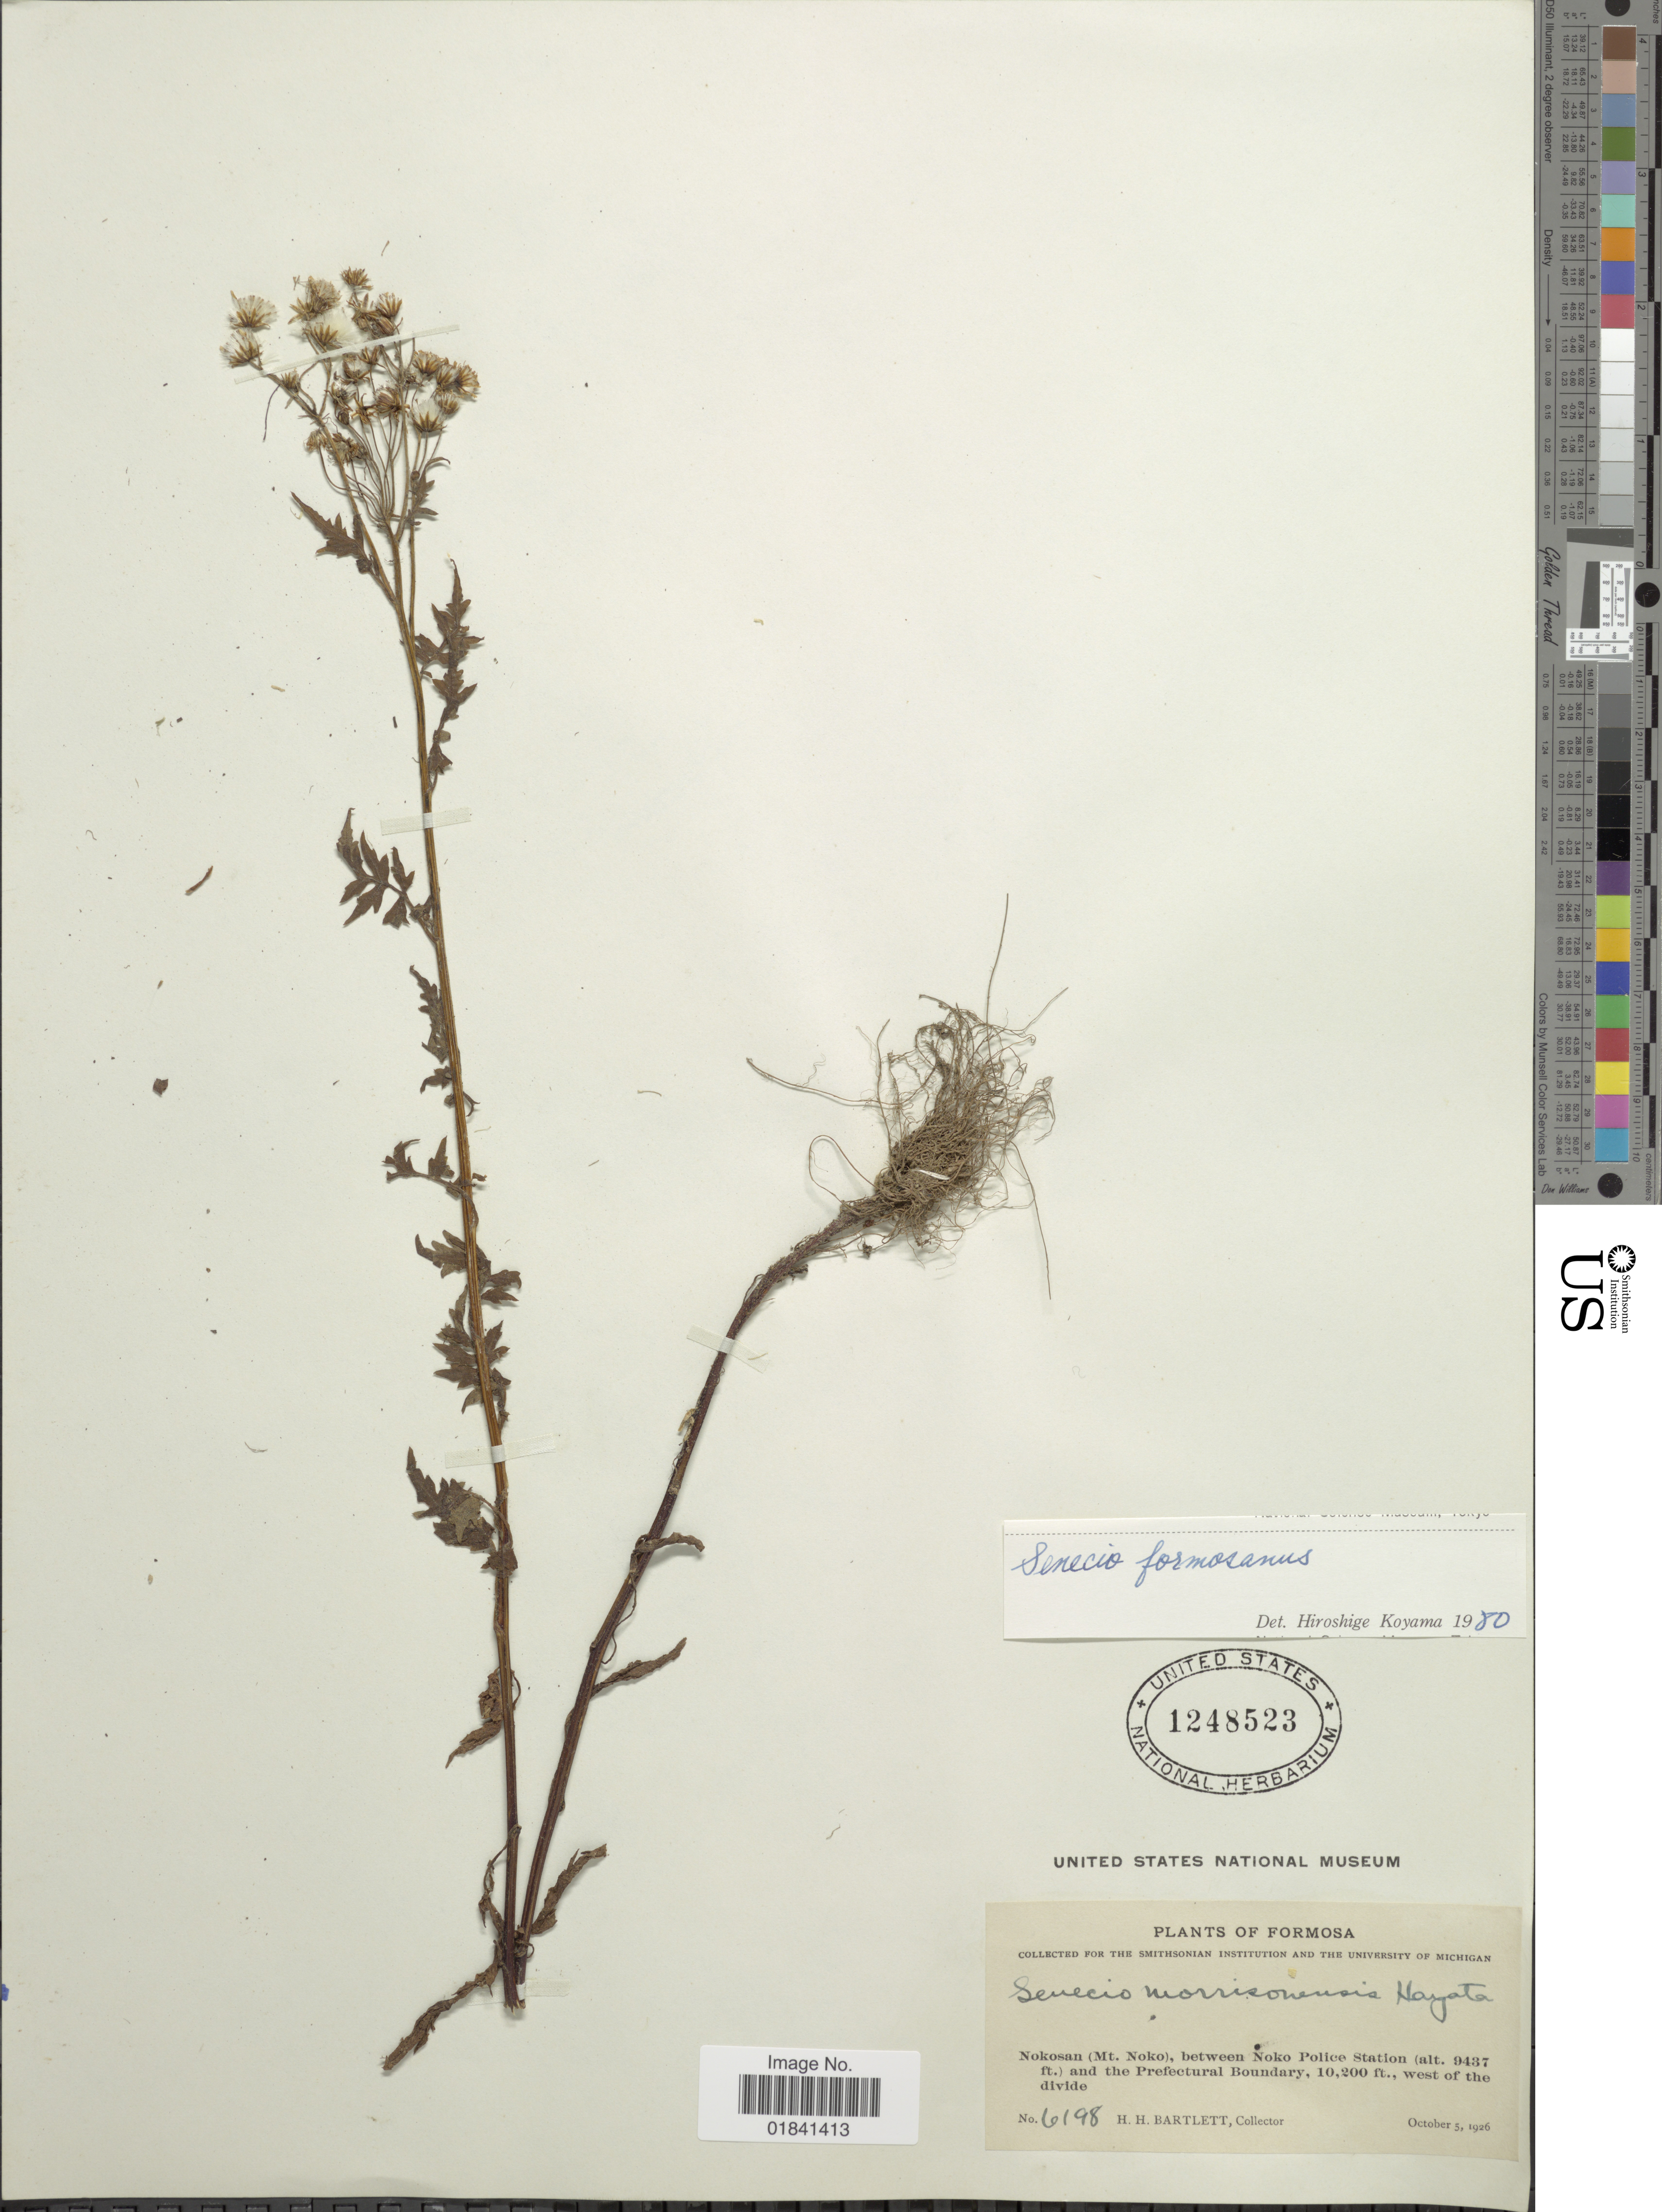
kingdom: Plantae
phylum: Tracheophyta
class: Magnoliopsida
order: Asterales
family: Asteraceae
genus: Nemosenecio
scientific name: Nemosenecio formosanus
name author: (Kitam.) B. Nord.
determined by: Ren, C.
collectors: H. H. Bartlett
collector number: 6198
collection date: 1926-10-05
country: Taiwan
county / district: Hualien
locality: Formosa, Nokosan (Mt. Noko), between Noko Police Station and the Prefectural Boundary, west of the divide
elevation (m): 2876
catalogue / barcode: US 1248523